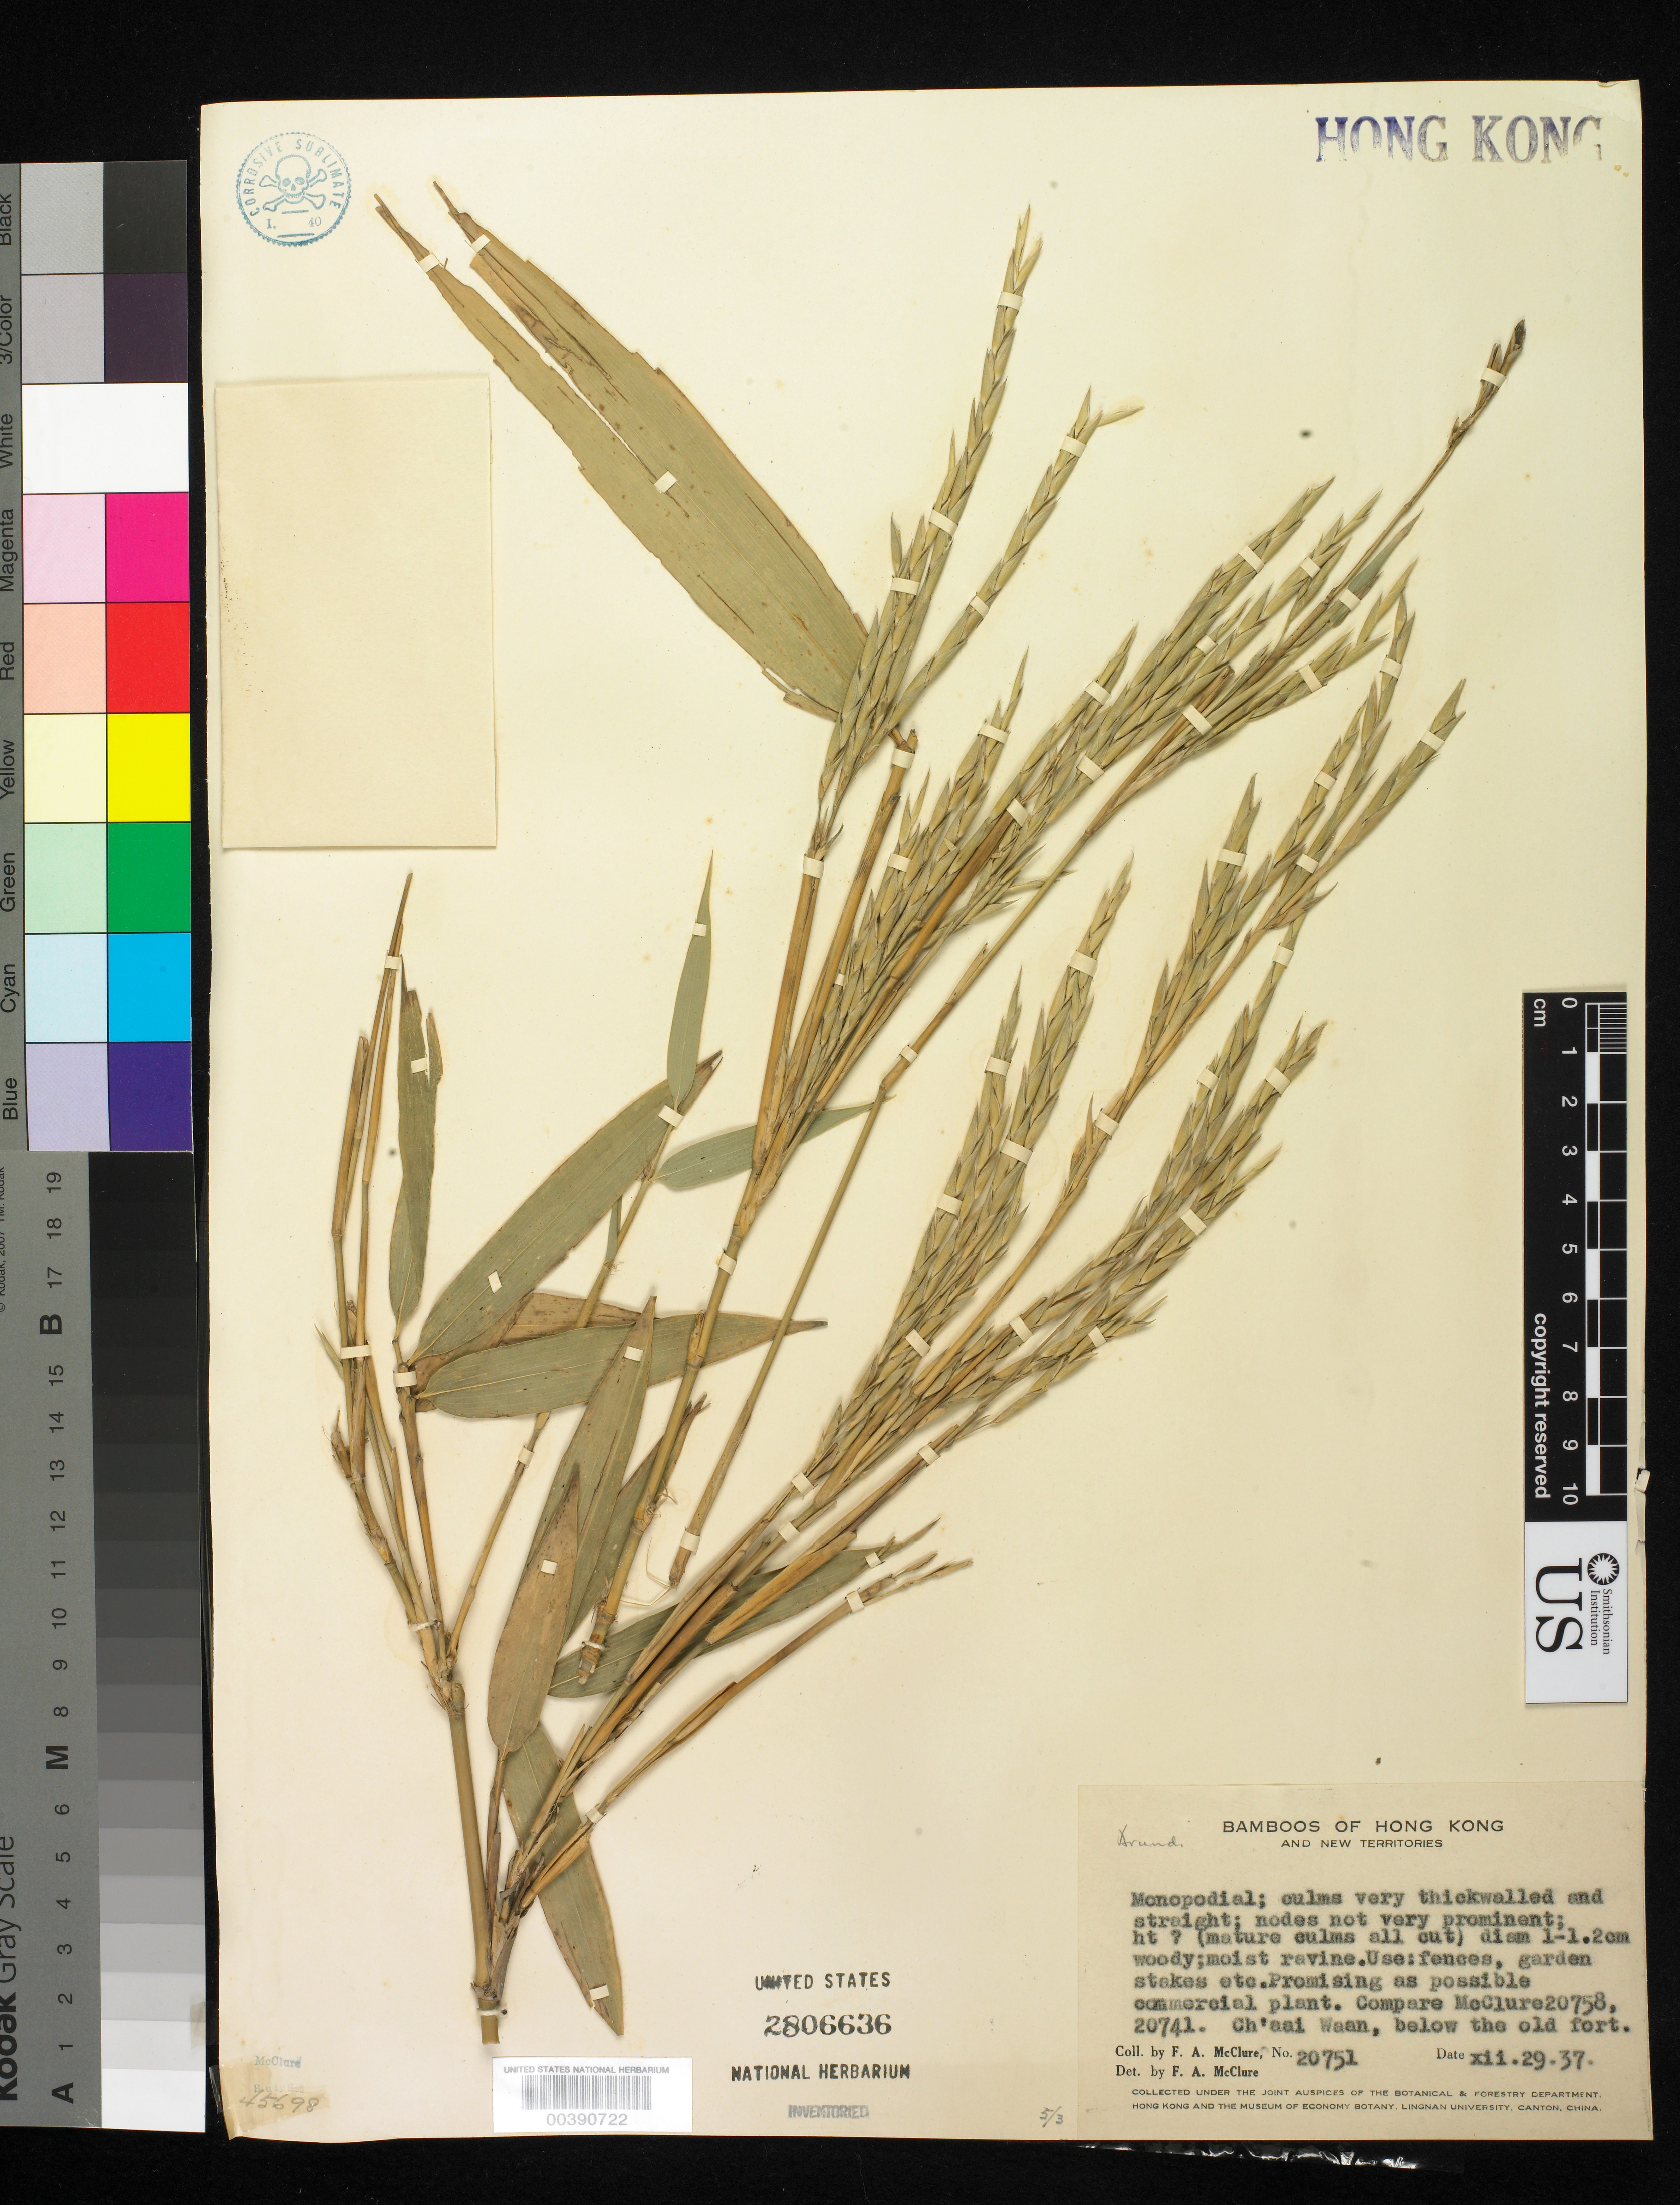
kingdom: Plantae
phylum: Tracheophyta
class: Liliopsida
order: Poales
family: Poaceae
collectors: F. A. McClure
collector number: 20751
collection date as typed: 29 Dec 1937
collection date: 1937-12-29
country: China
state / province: Hong Kong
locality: Ch'aai waan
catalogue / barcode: US 2806636